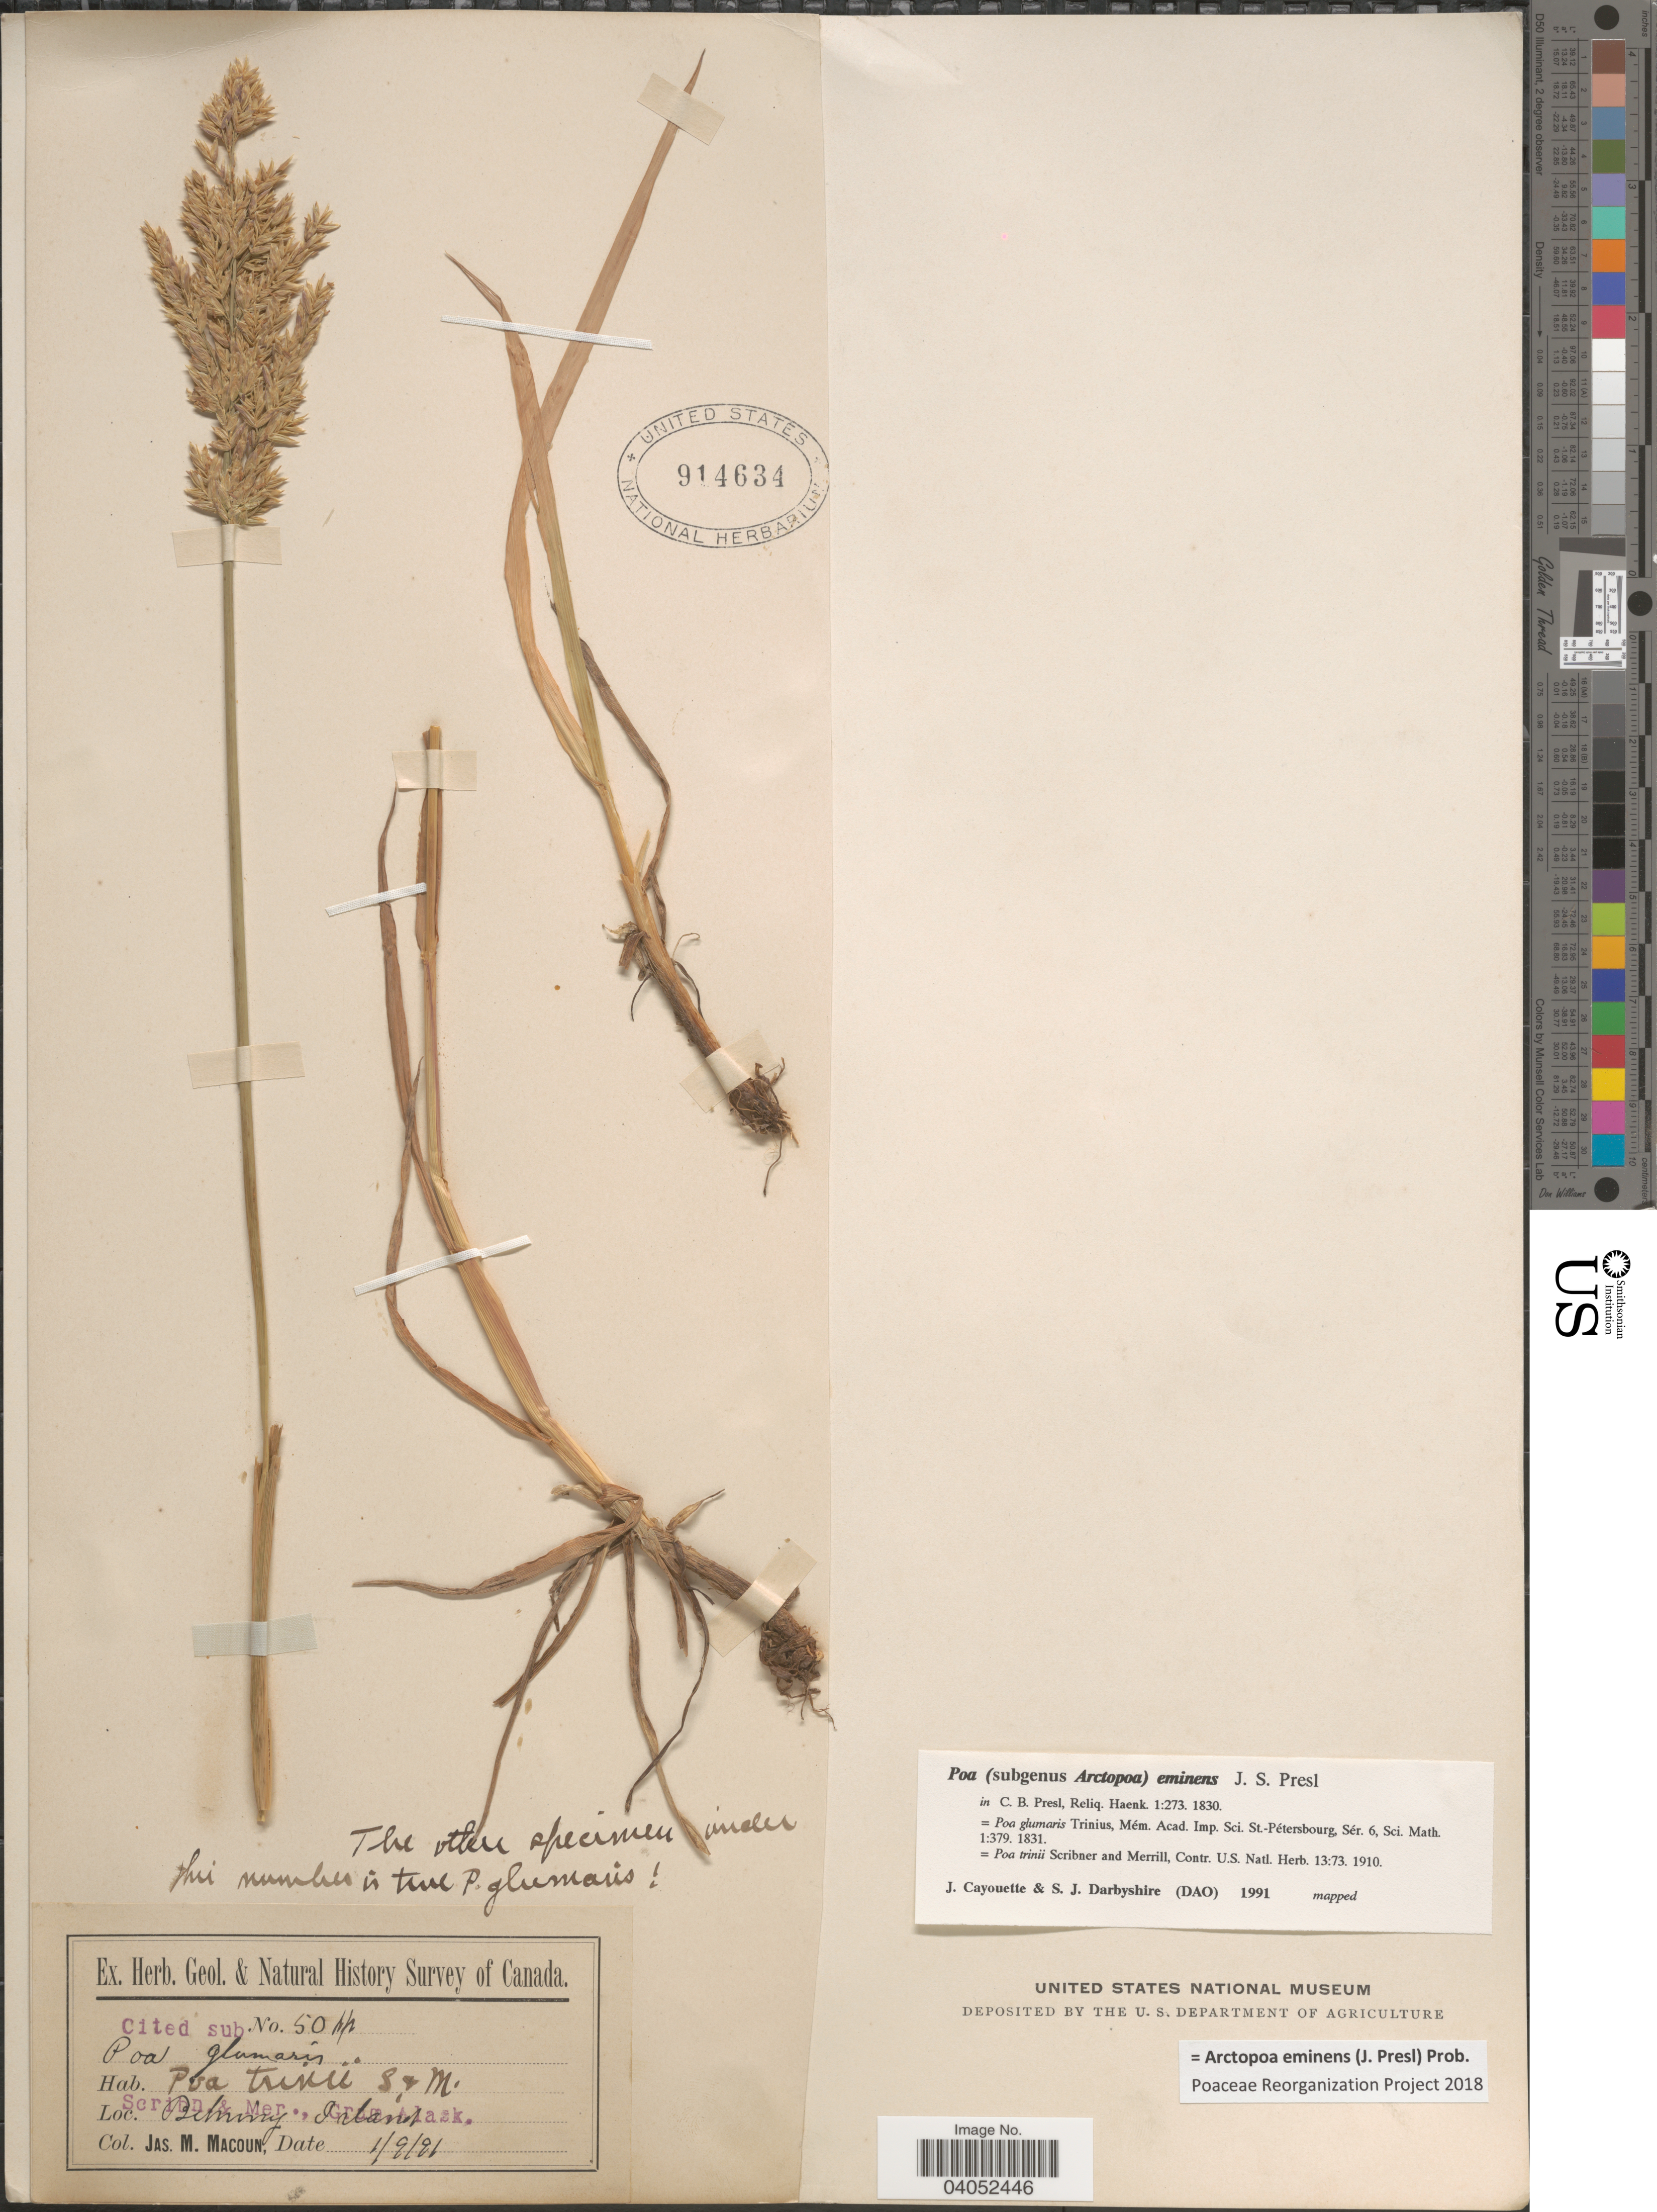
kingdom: Plantae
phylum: Tracheophyta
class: Liliopsida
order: Poales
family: Poaceae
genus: Arctopoa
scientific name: Arctopoa eminens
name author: (J. Presl) Prob.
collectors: J. M. Macoun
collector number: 50hp*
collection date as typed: Transcribed d/m/y: 1/9/91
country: Russian Federation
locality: Behring Island.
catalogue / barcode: US 914634